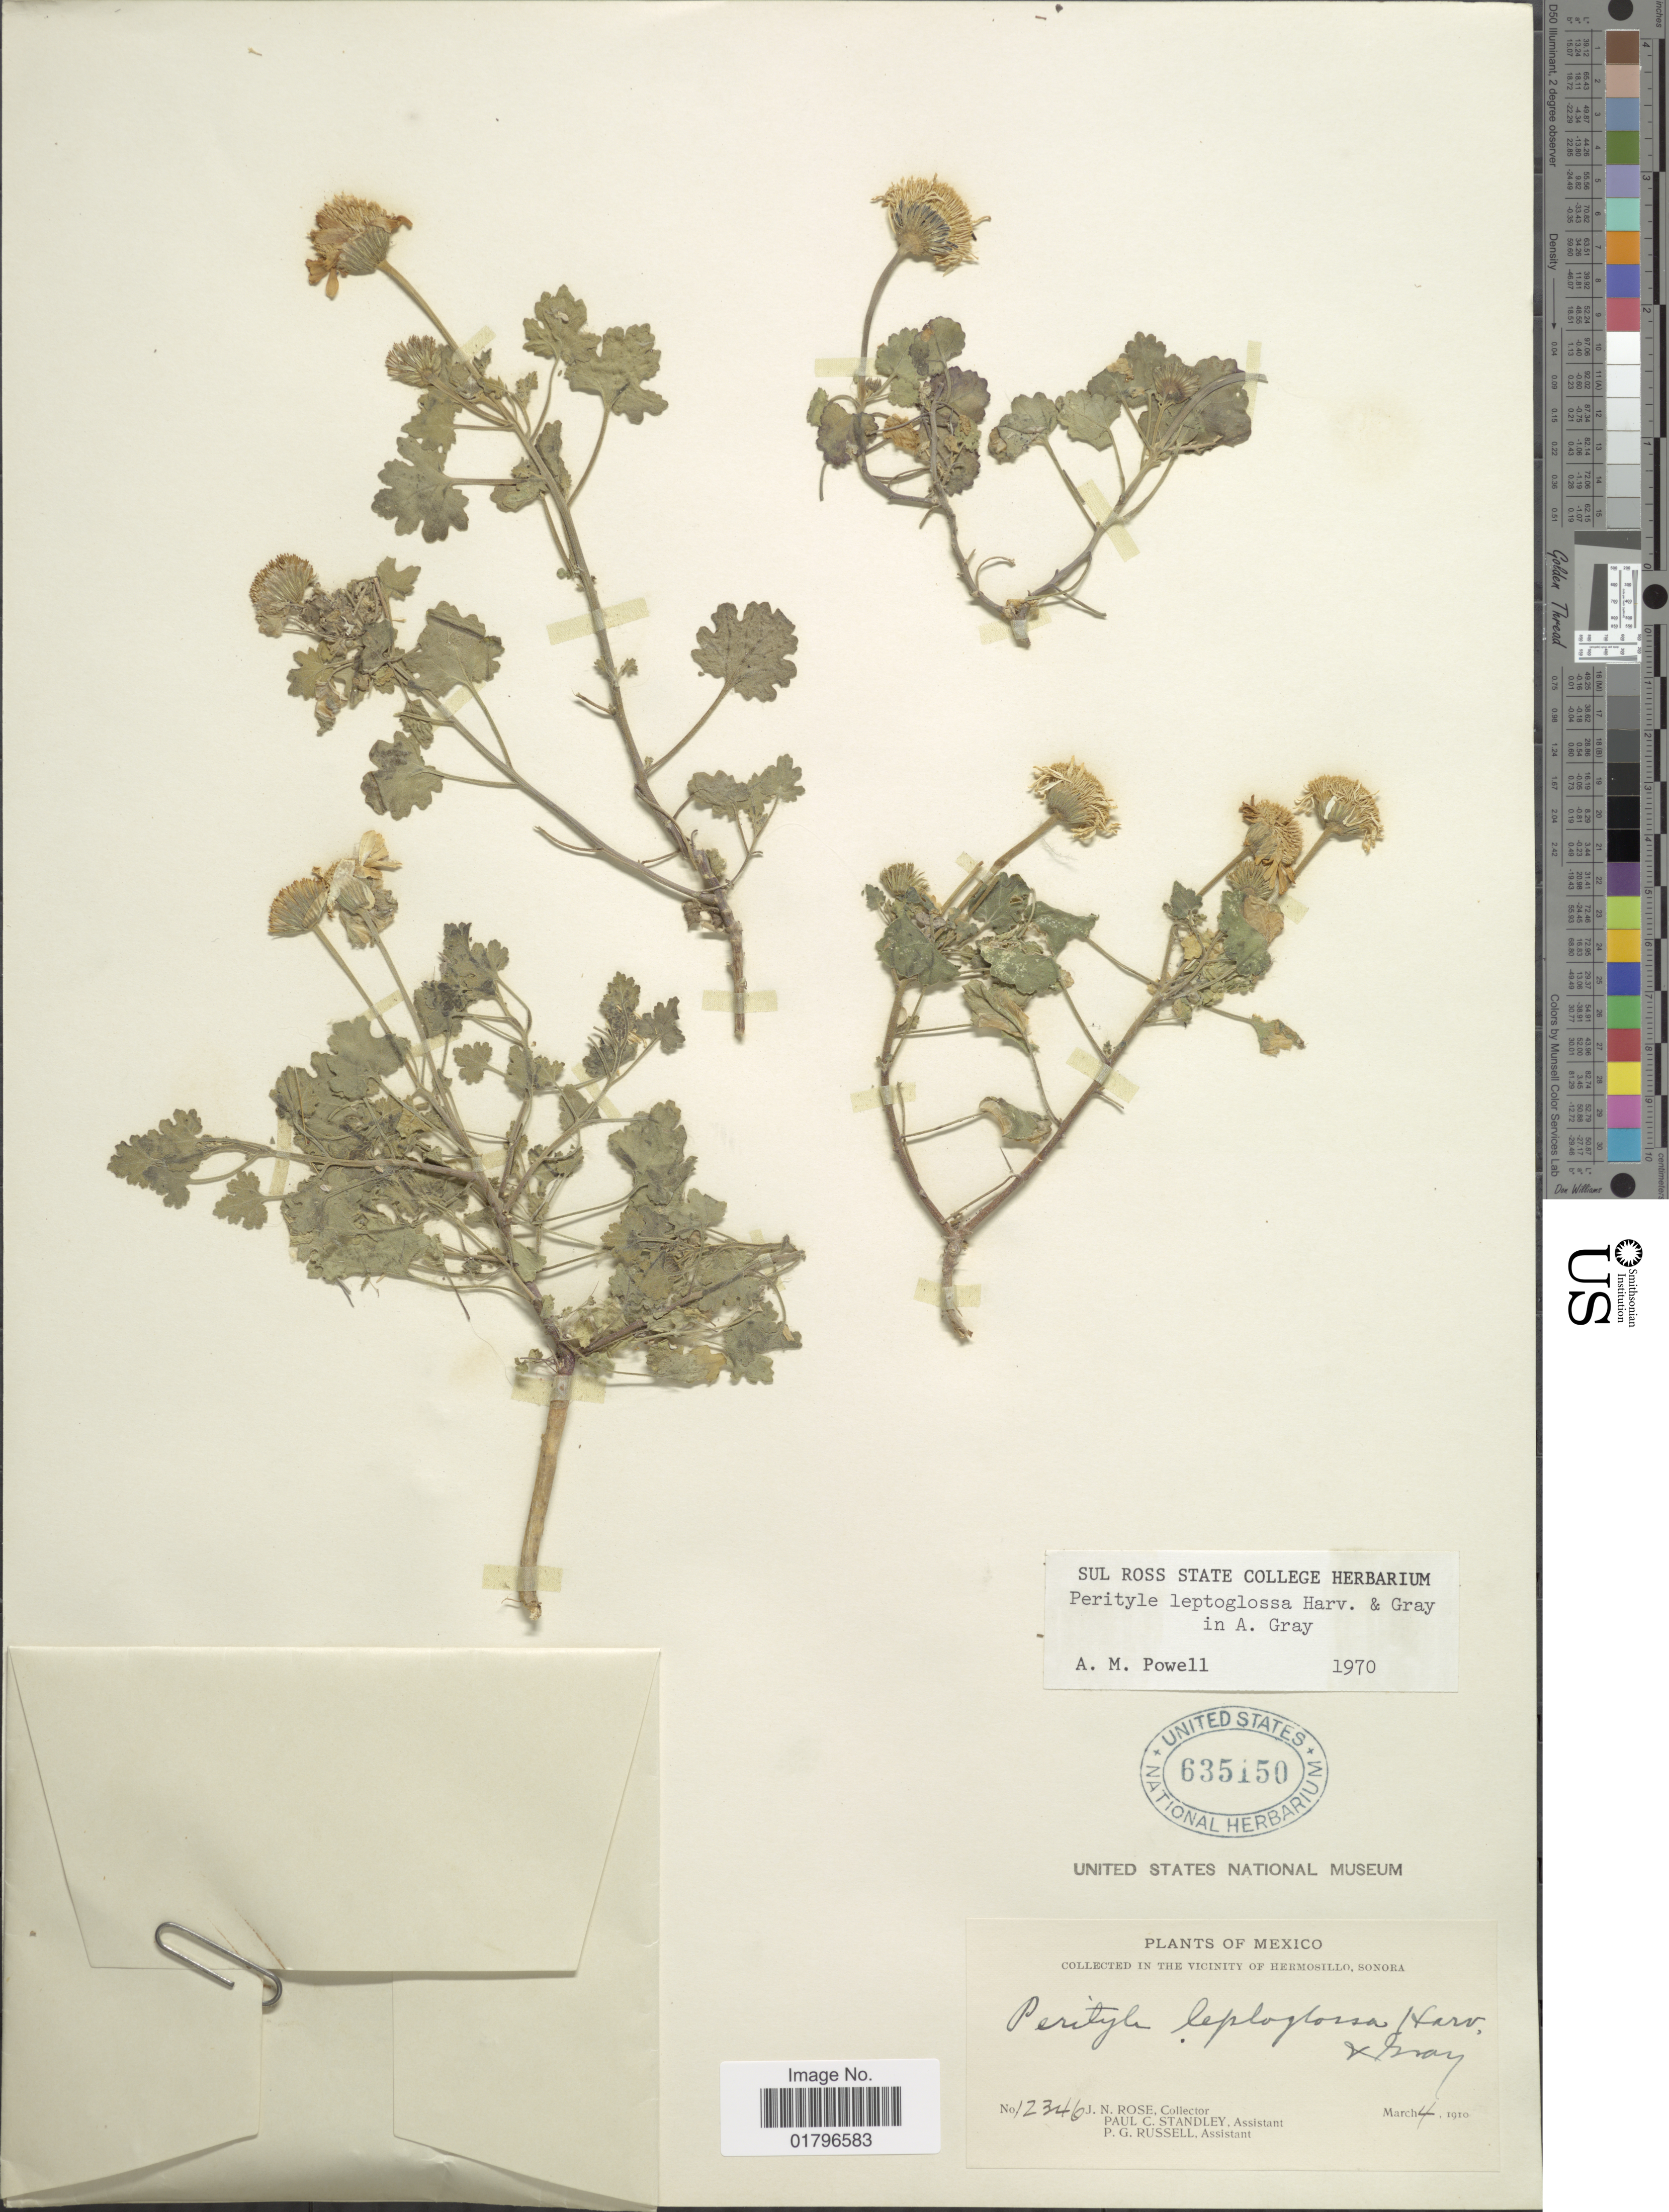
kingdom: Plantae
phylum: Tracheophyta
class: Magnoliopsida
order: Asterales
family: Asteraceae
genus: Perityle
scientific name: Perityle leptoglossa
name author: Harv. & A. Gray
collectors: J. N. Rose, P. C. Standley & P. G. Russell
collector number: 12346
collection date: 1910-03-04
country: Mexico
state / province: Sonora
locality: The vicinity of Hermosillo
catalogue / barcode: US 635150